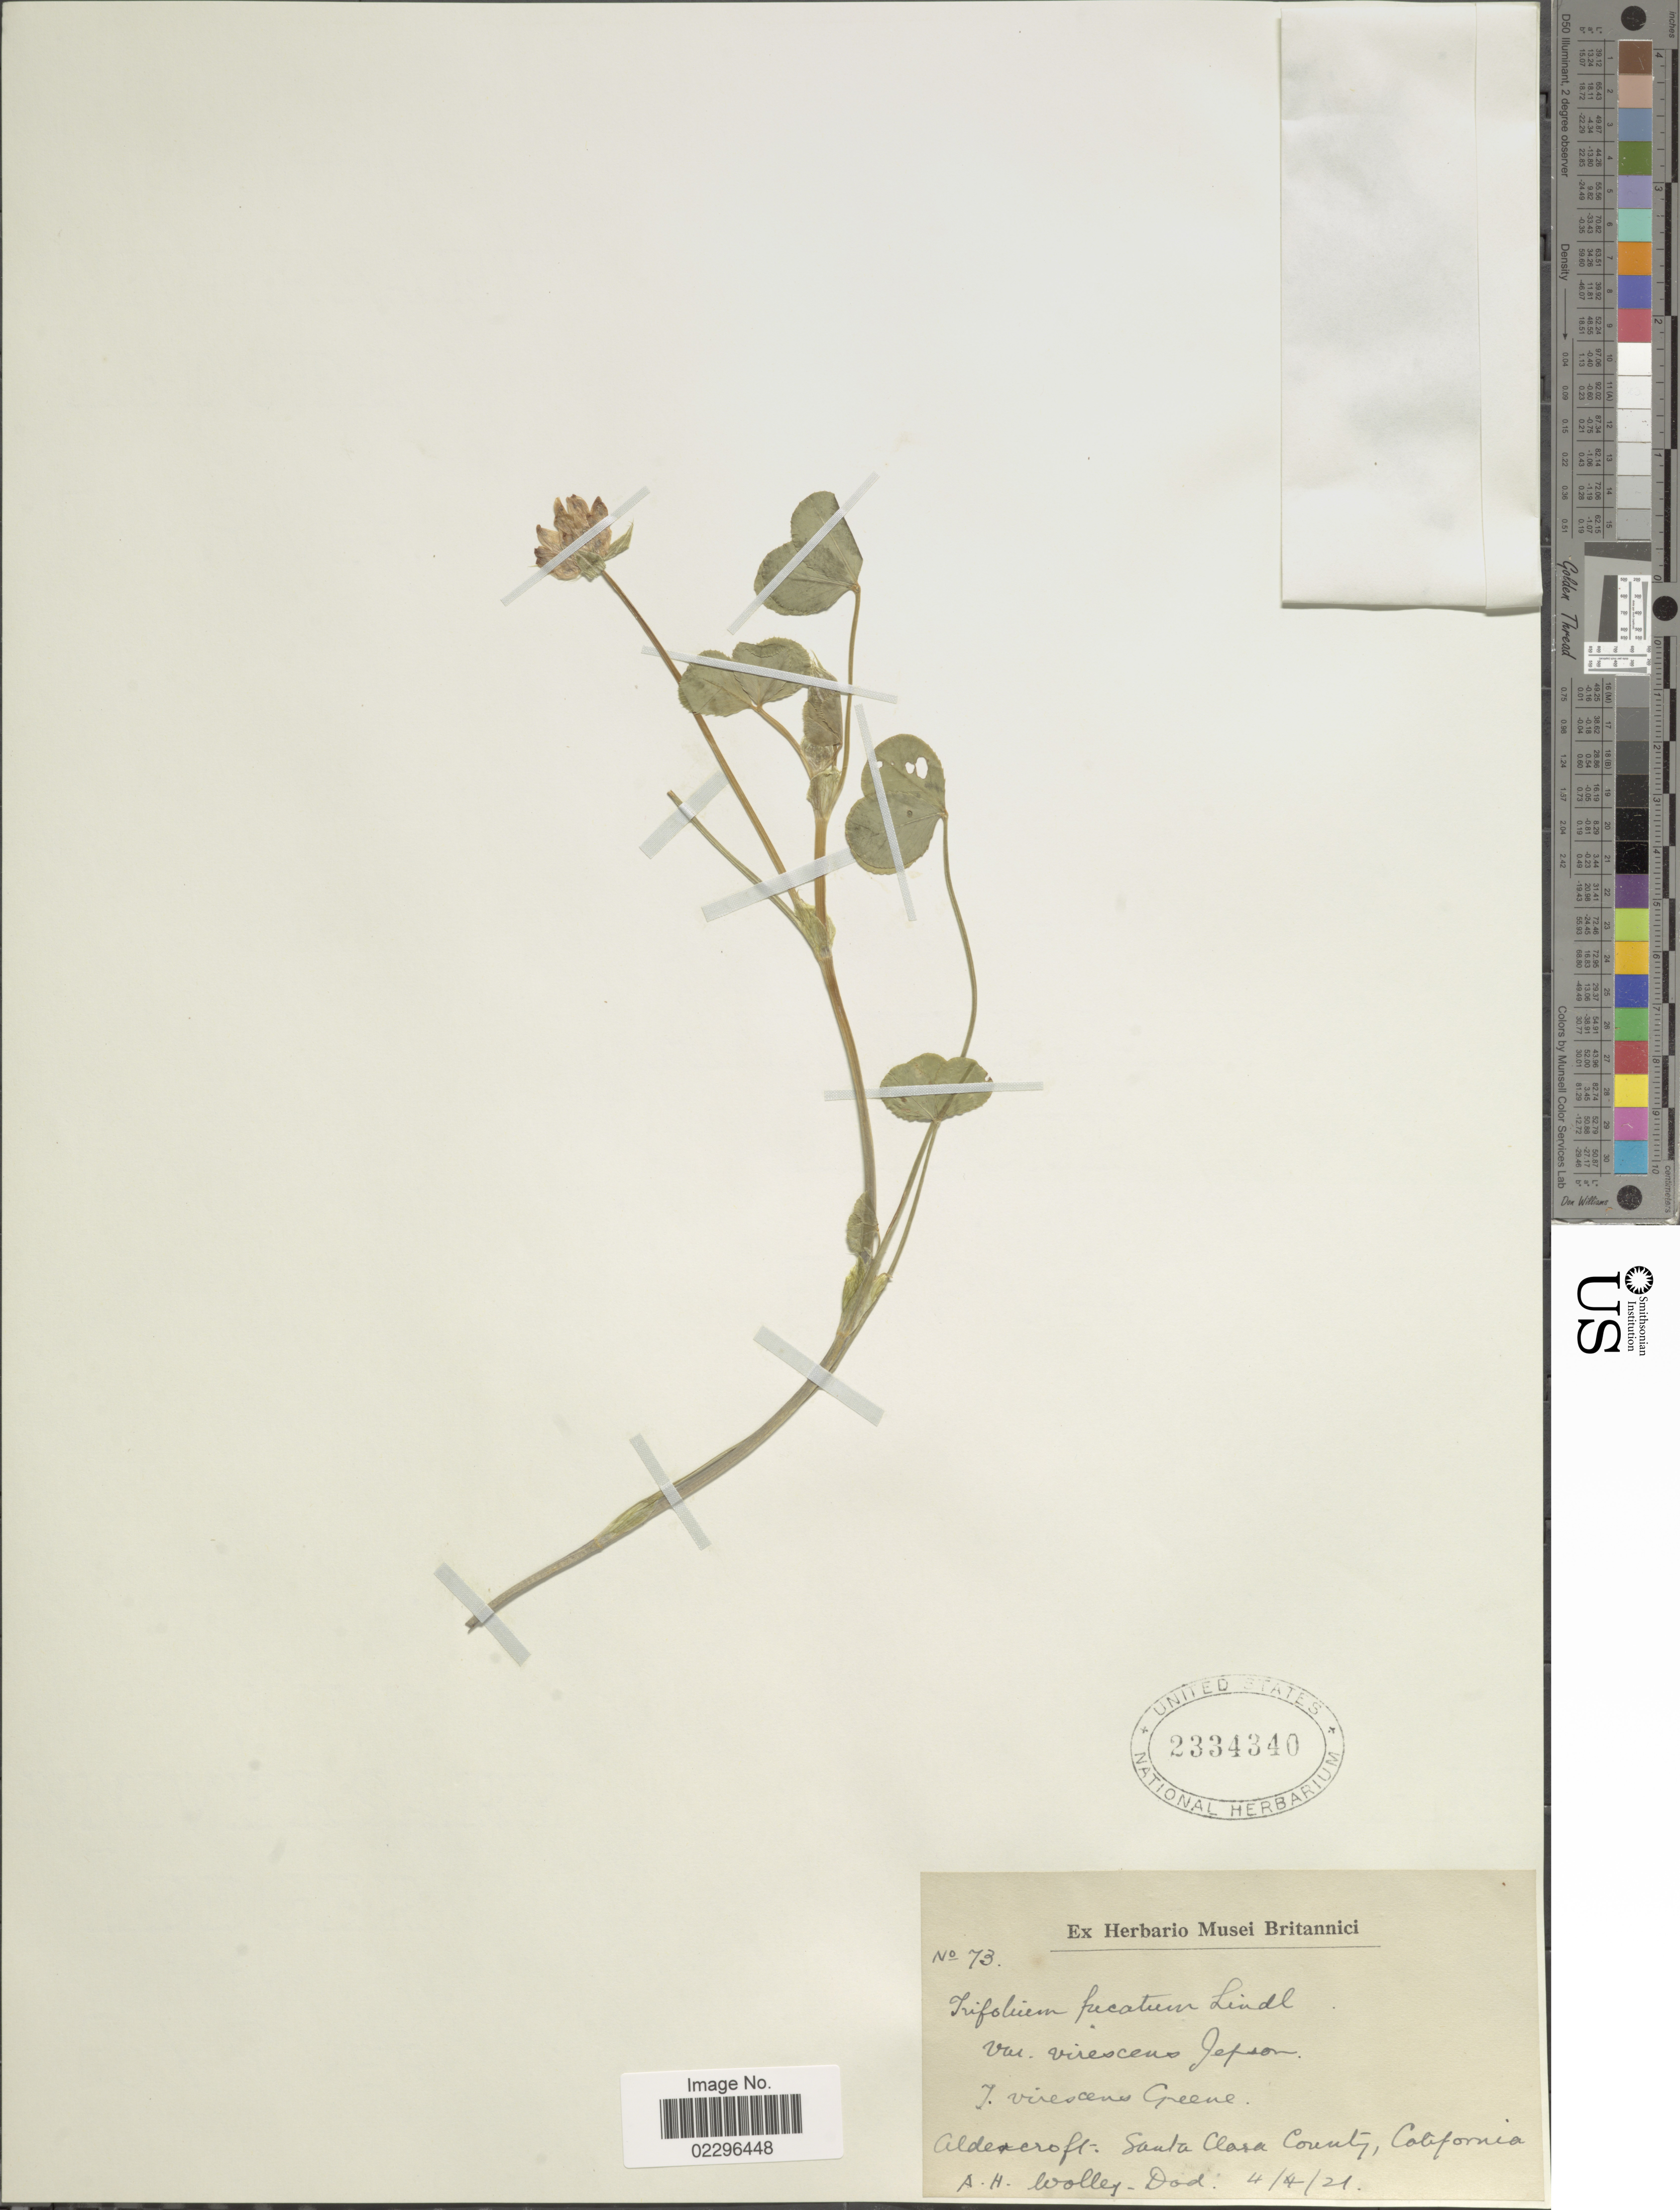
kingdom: Plantae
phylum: Tracheophyta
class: Magnoliopsida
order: Fabales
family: Fabaceae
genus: Trifolium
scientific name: Trifolium fucatum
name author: Lindl.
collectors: A. Wolley-Dod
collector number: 73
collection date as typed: Transcribed d/m/y: 4/4/21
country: United States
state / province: California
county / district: Santa Clara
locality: Aldecroft: Santa Clara County, California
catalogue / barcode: US 2334340